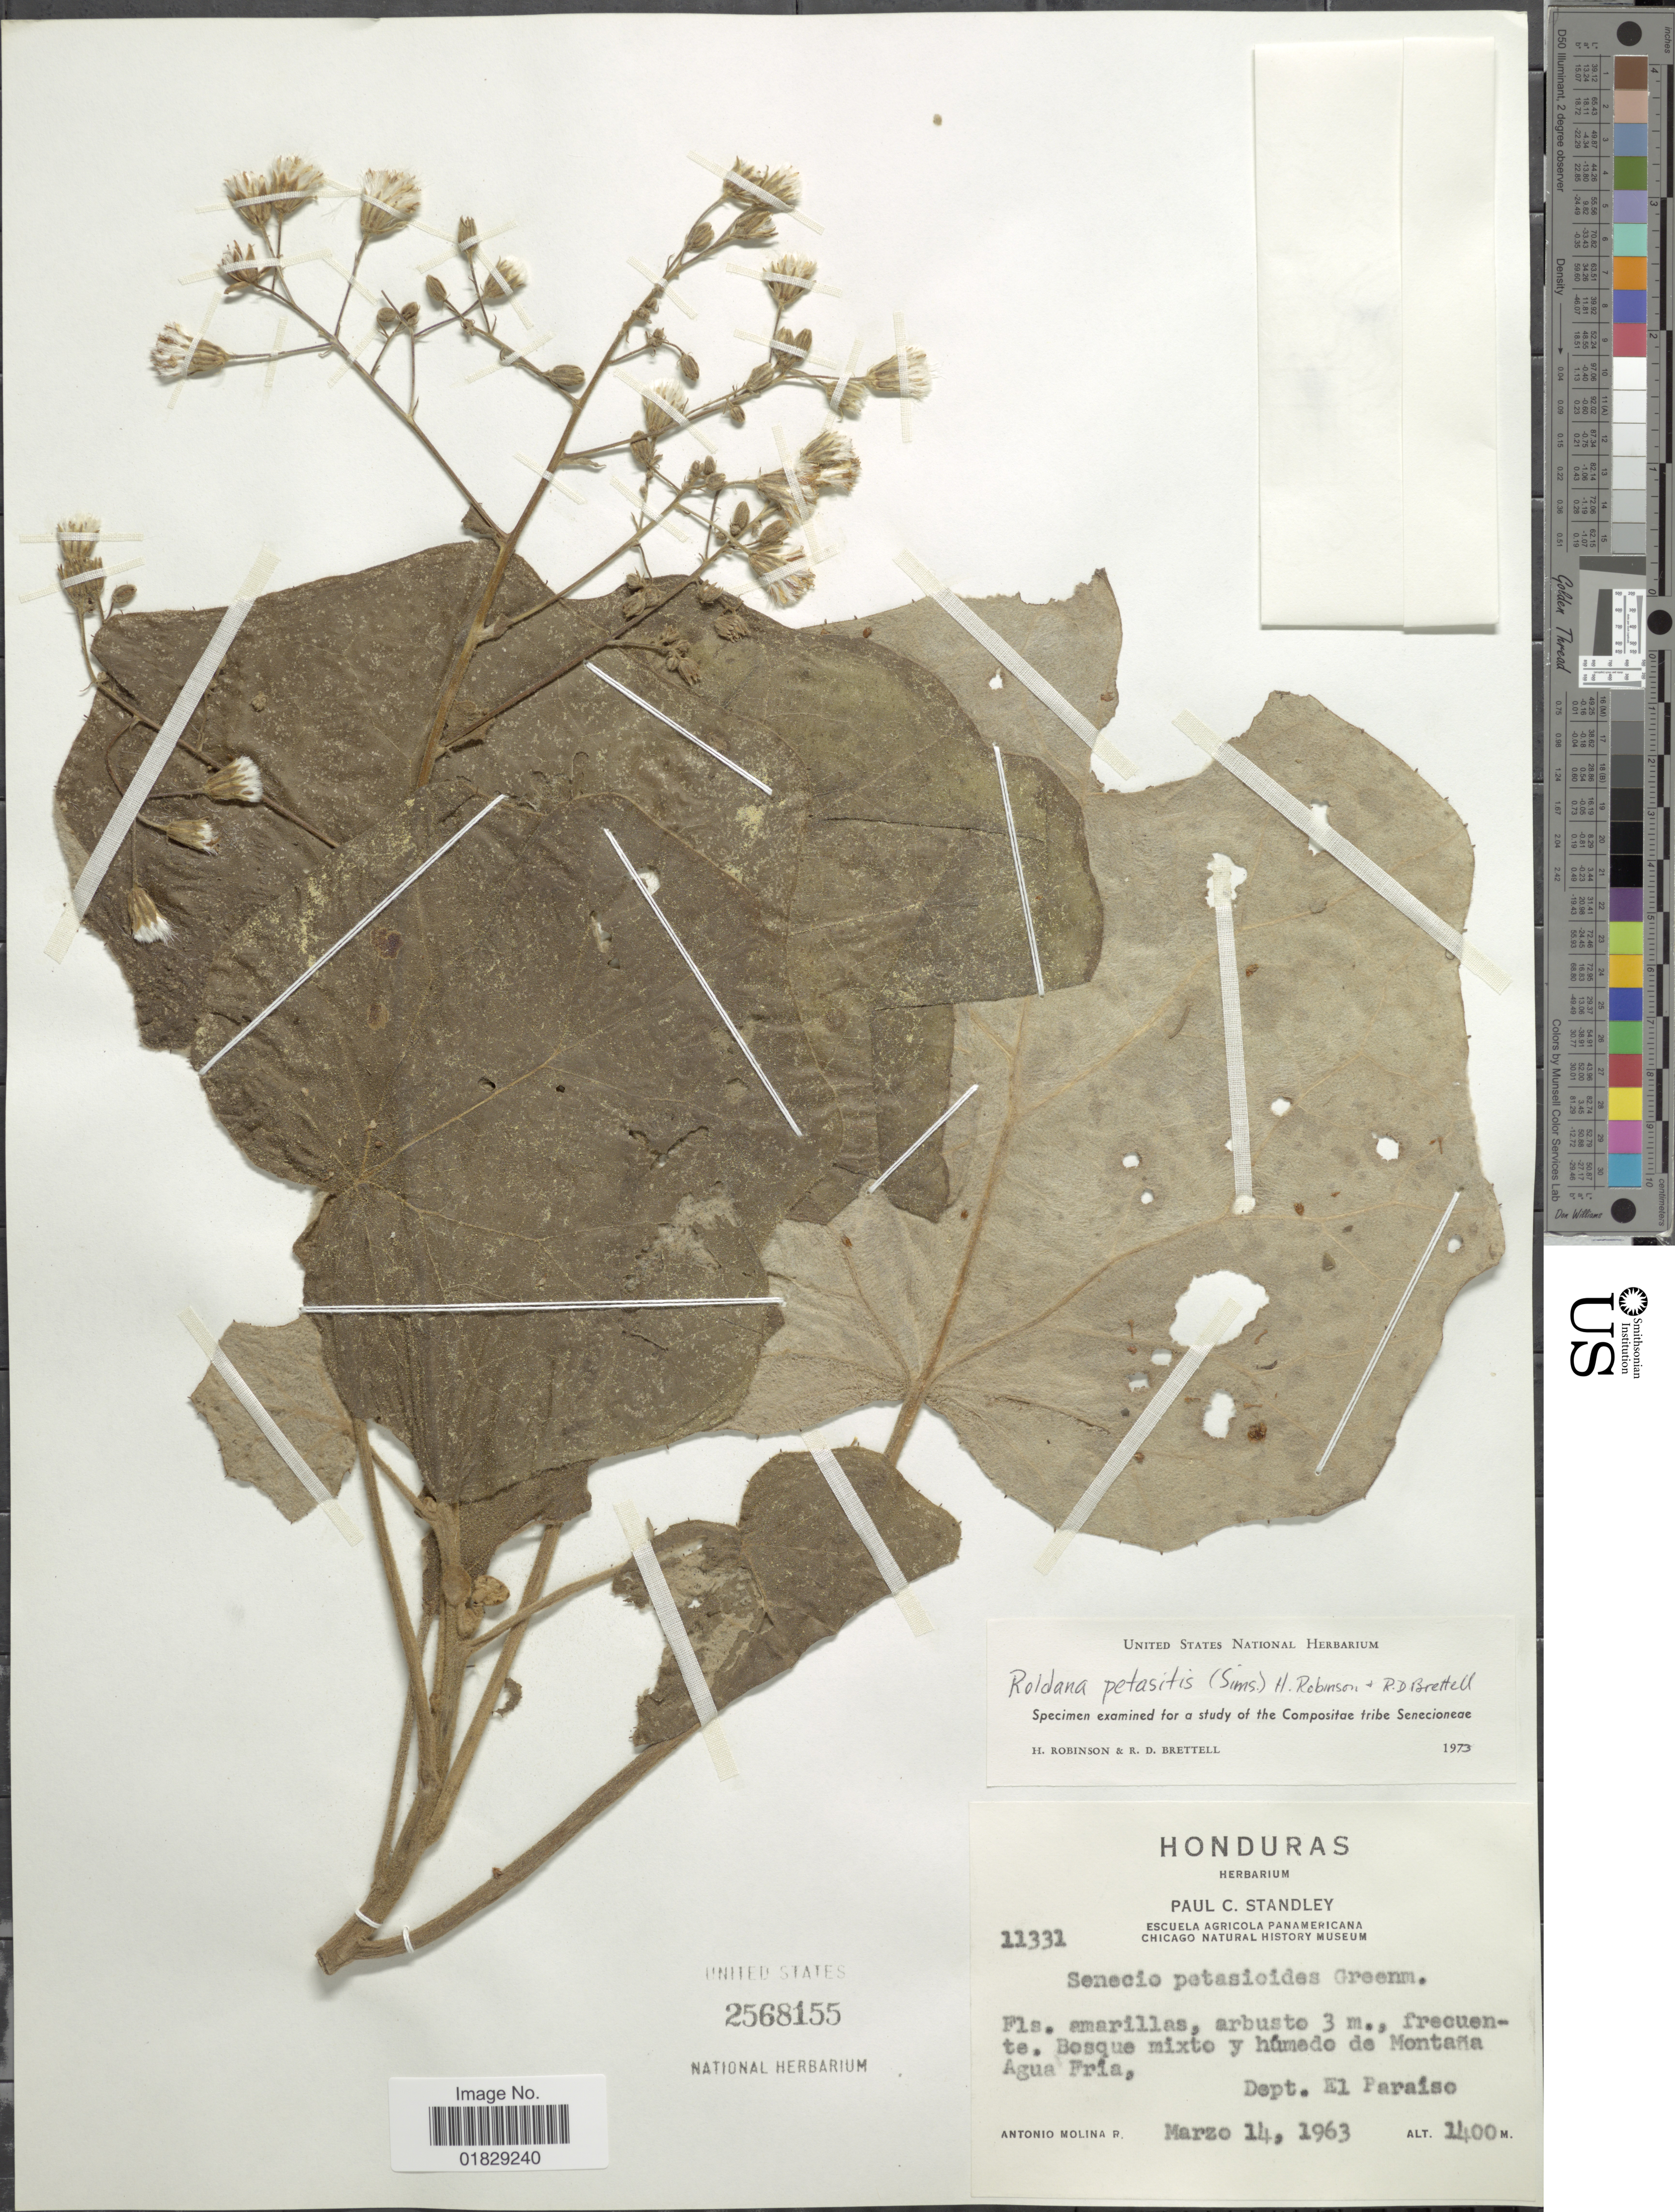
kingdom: Plantae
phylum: Tracheophyta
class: Magnoliopsida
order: Asterales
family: Asteraceae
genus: Roldana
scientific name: Roldana petasitis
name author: (Sims) H. Rob. & Brettell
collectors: A. Molina R.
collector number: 11331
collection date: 1963-03-14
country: Honduras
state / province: El Paraíso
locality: Bosque mixto y húmedo de Montaña Agua Fria, Dept. El Paraíso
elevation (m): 1400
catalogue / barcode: US 2568155